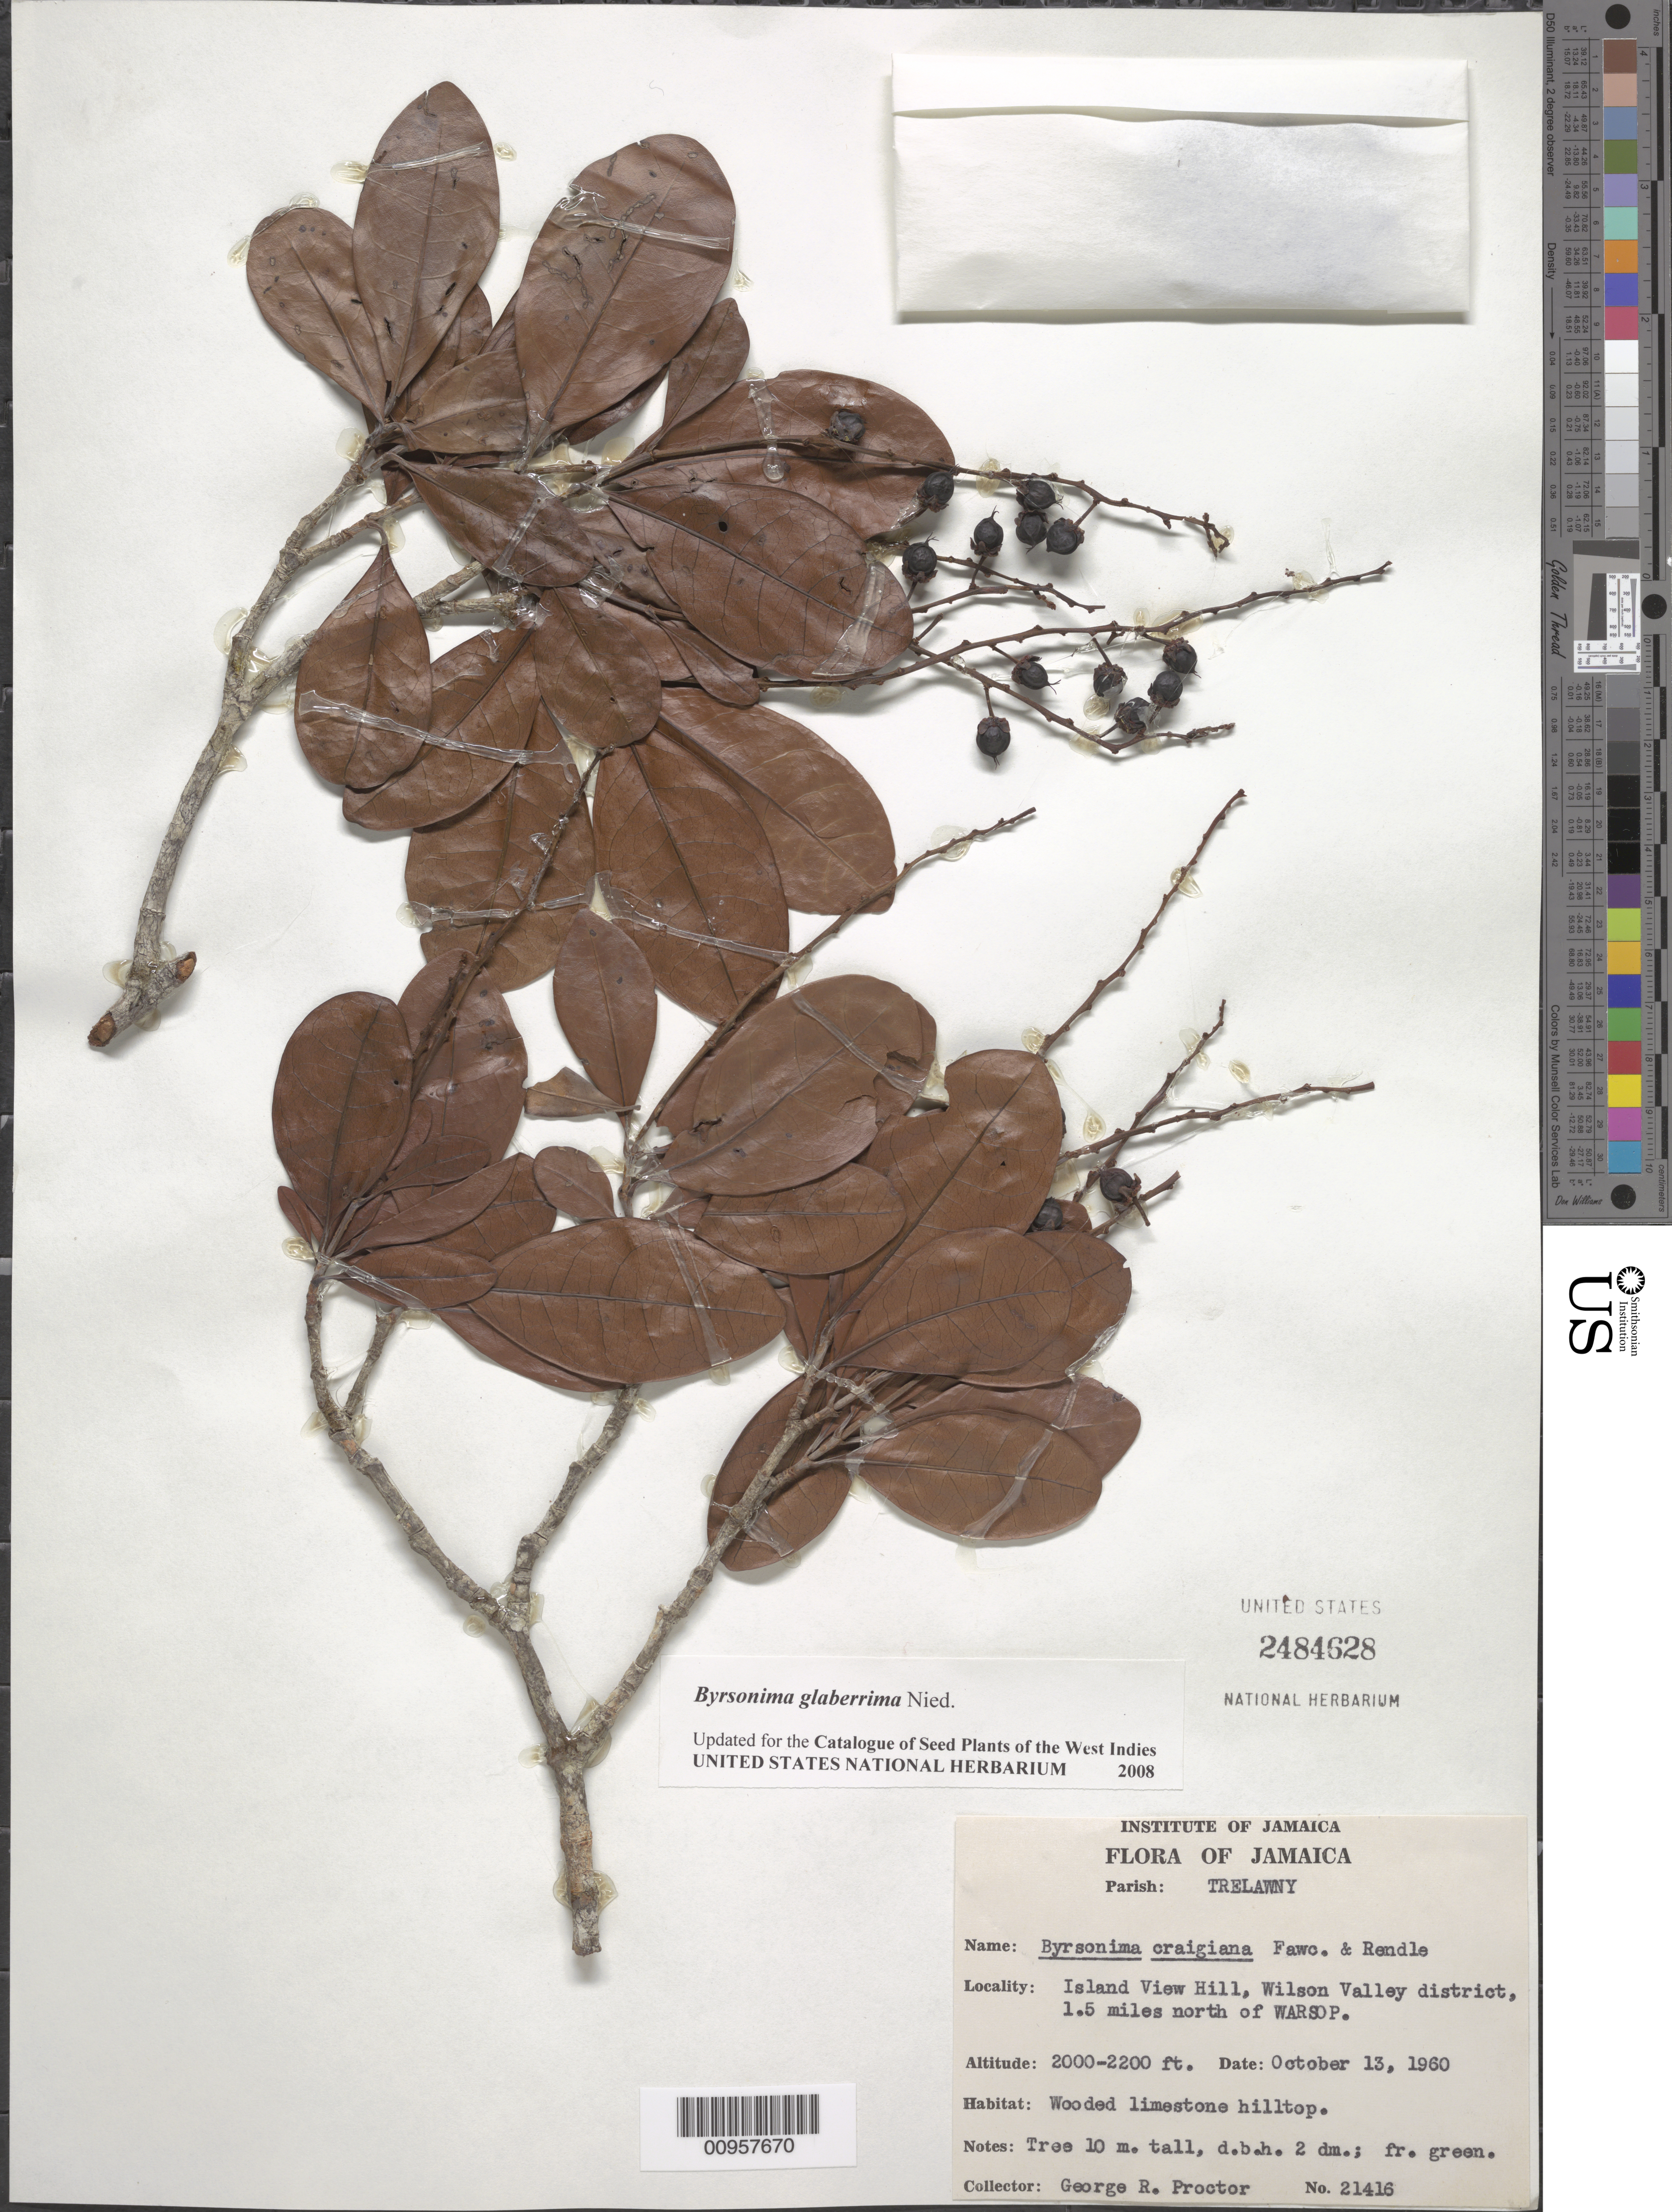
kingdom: Plantae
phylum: Tracheophyta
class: Magnoliopsida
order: Malpighiales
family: Malpighiaceae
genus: Byrsonima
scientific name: Byrsonima glaberrima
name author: Nied.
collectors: G. R. Proctor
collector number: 21416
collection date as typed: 13 Oct 1960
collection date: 1960-10-13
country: Jamaica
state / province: Trelawny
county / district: Wilson Valley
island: Jamaica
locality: Island View Hill, 1.5 miles N of Warsop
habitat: Wooded limestone hilltop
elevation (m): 610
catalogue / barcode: US 2484628